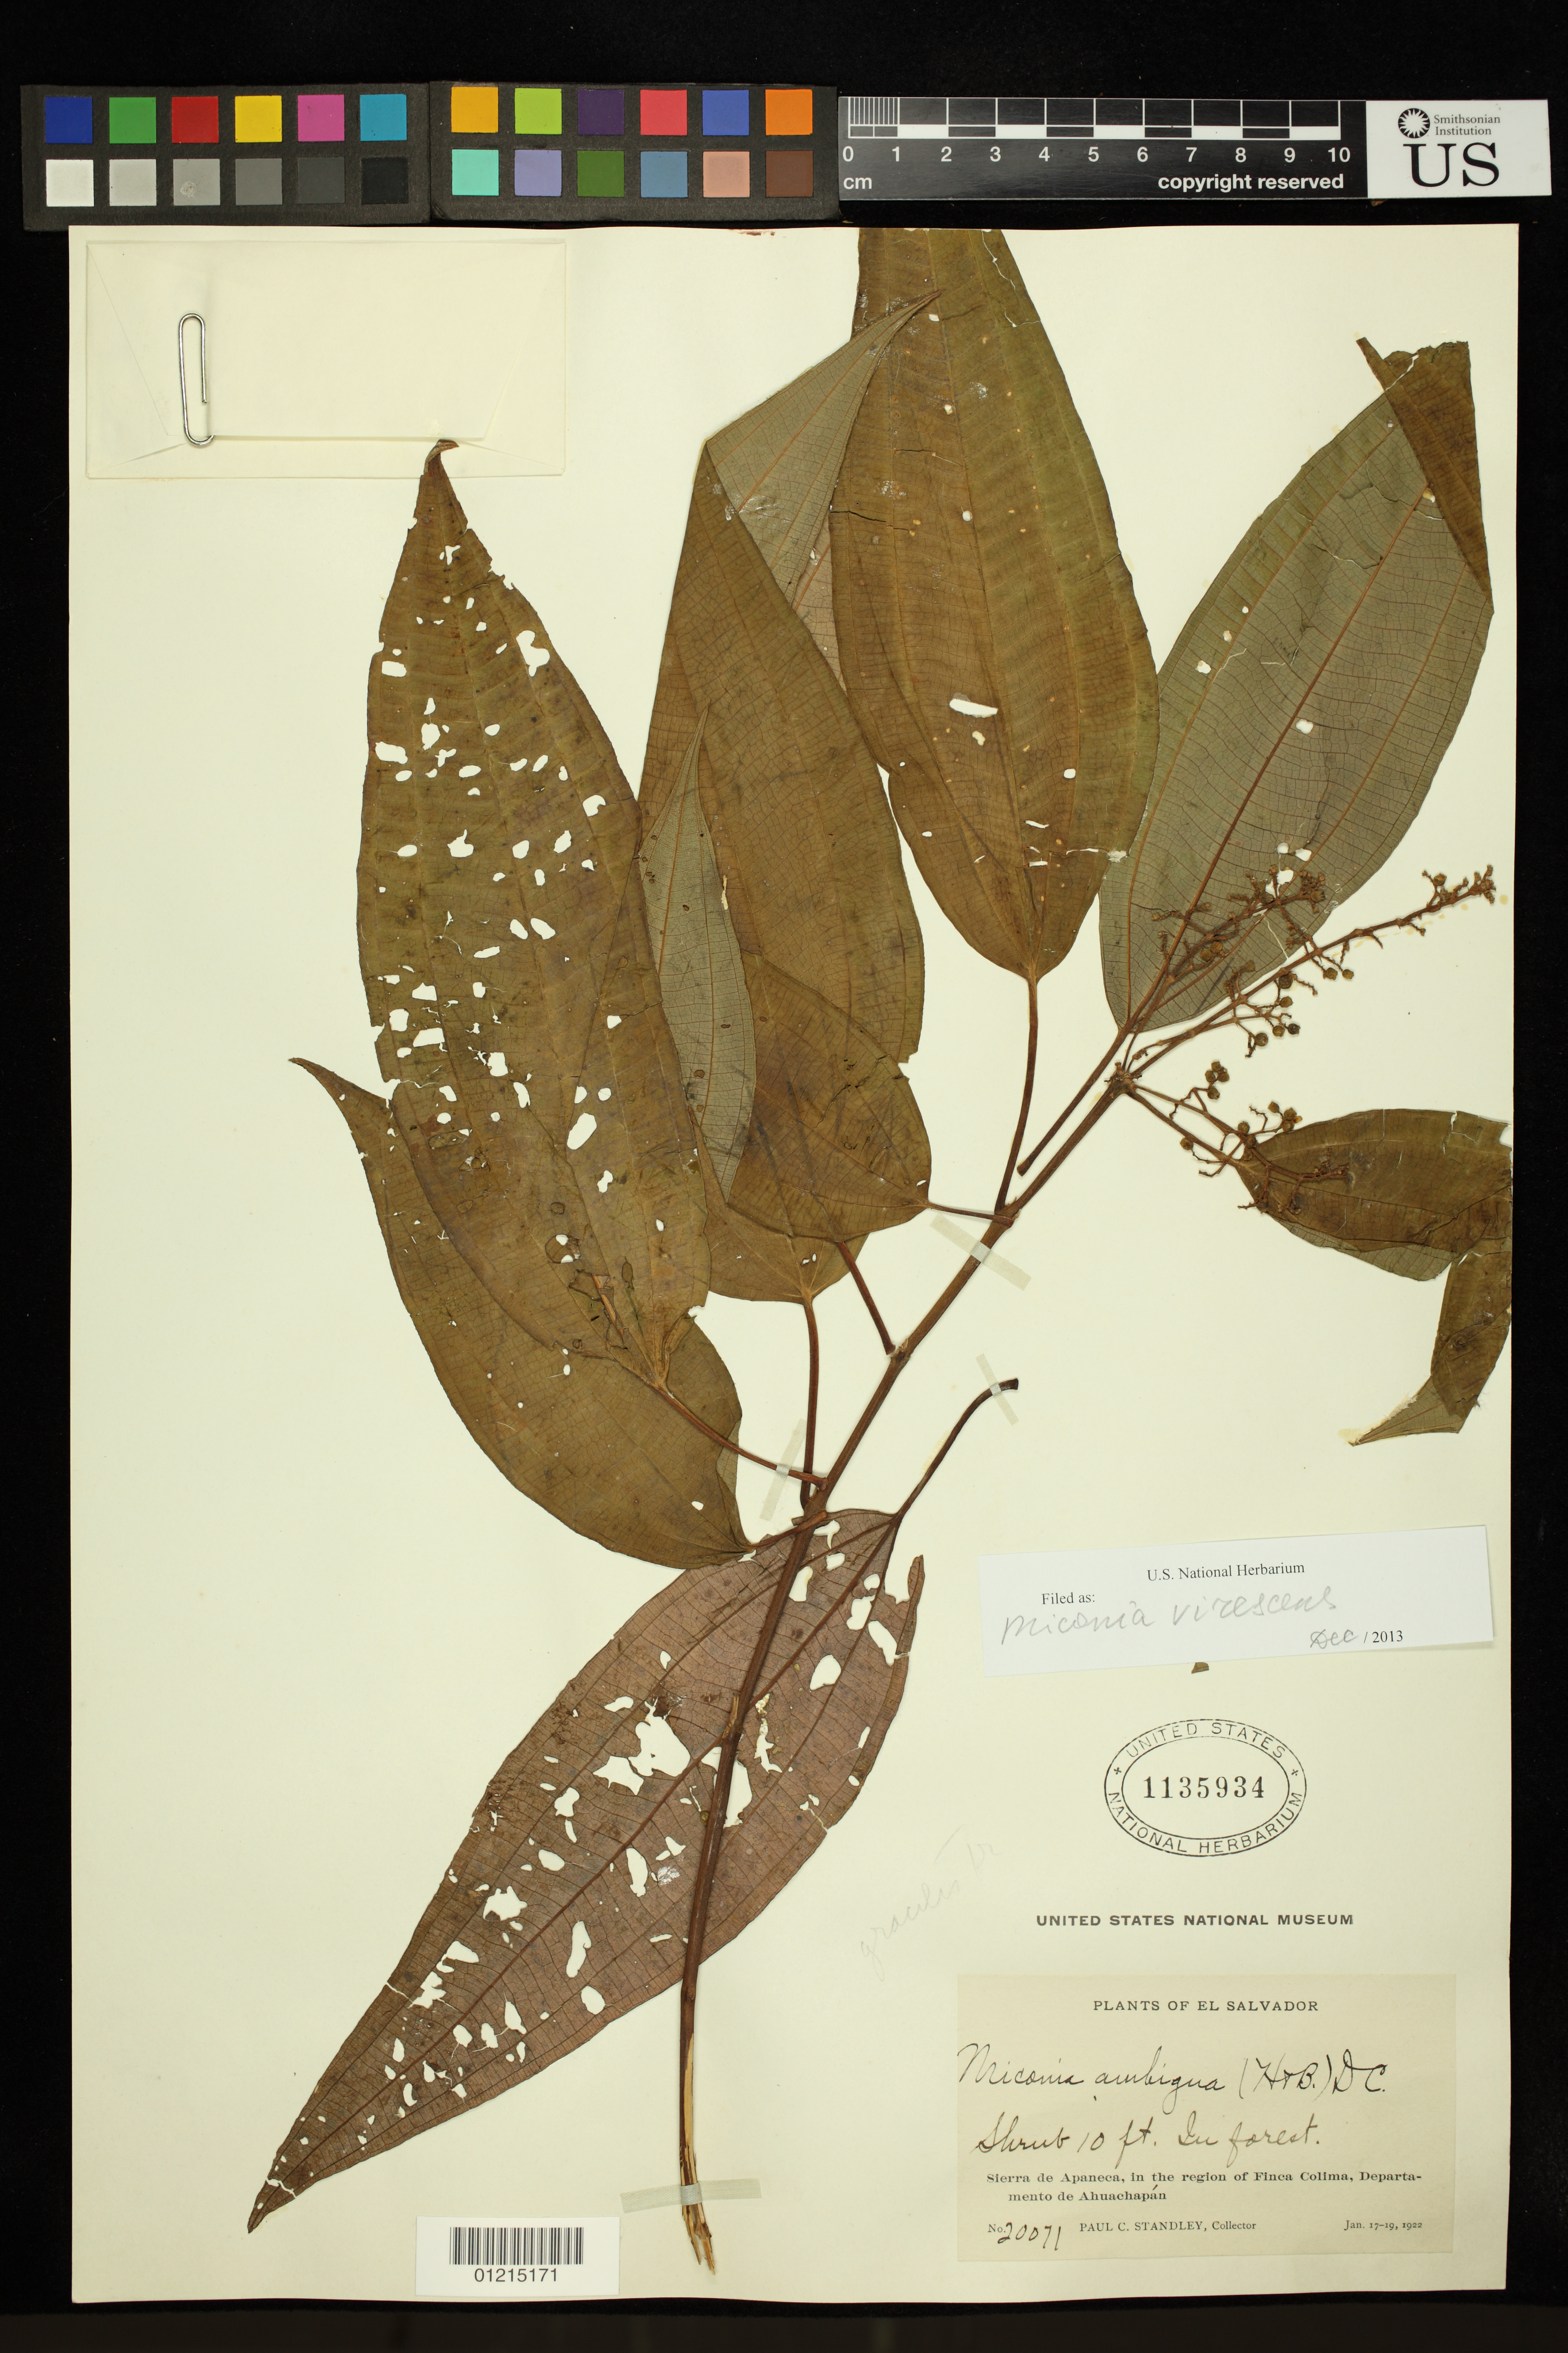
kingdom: Plantae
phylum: Tracheophyta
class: Magnoliopsida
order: Myrtales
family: Melastomataceae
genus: Miconia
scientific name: Miconia virescens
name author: (Vahl) Triana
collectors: P. C. Standley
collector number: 20071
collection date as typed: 17 Jan 1922 to 19 Jan 1922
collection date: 1922-01-17/1922-01-19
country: El Salvador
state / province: Ahuachapán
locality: Sierra de Apaneca, in the region of Finca Colima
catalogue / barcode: US 1135934